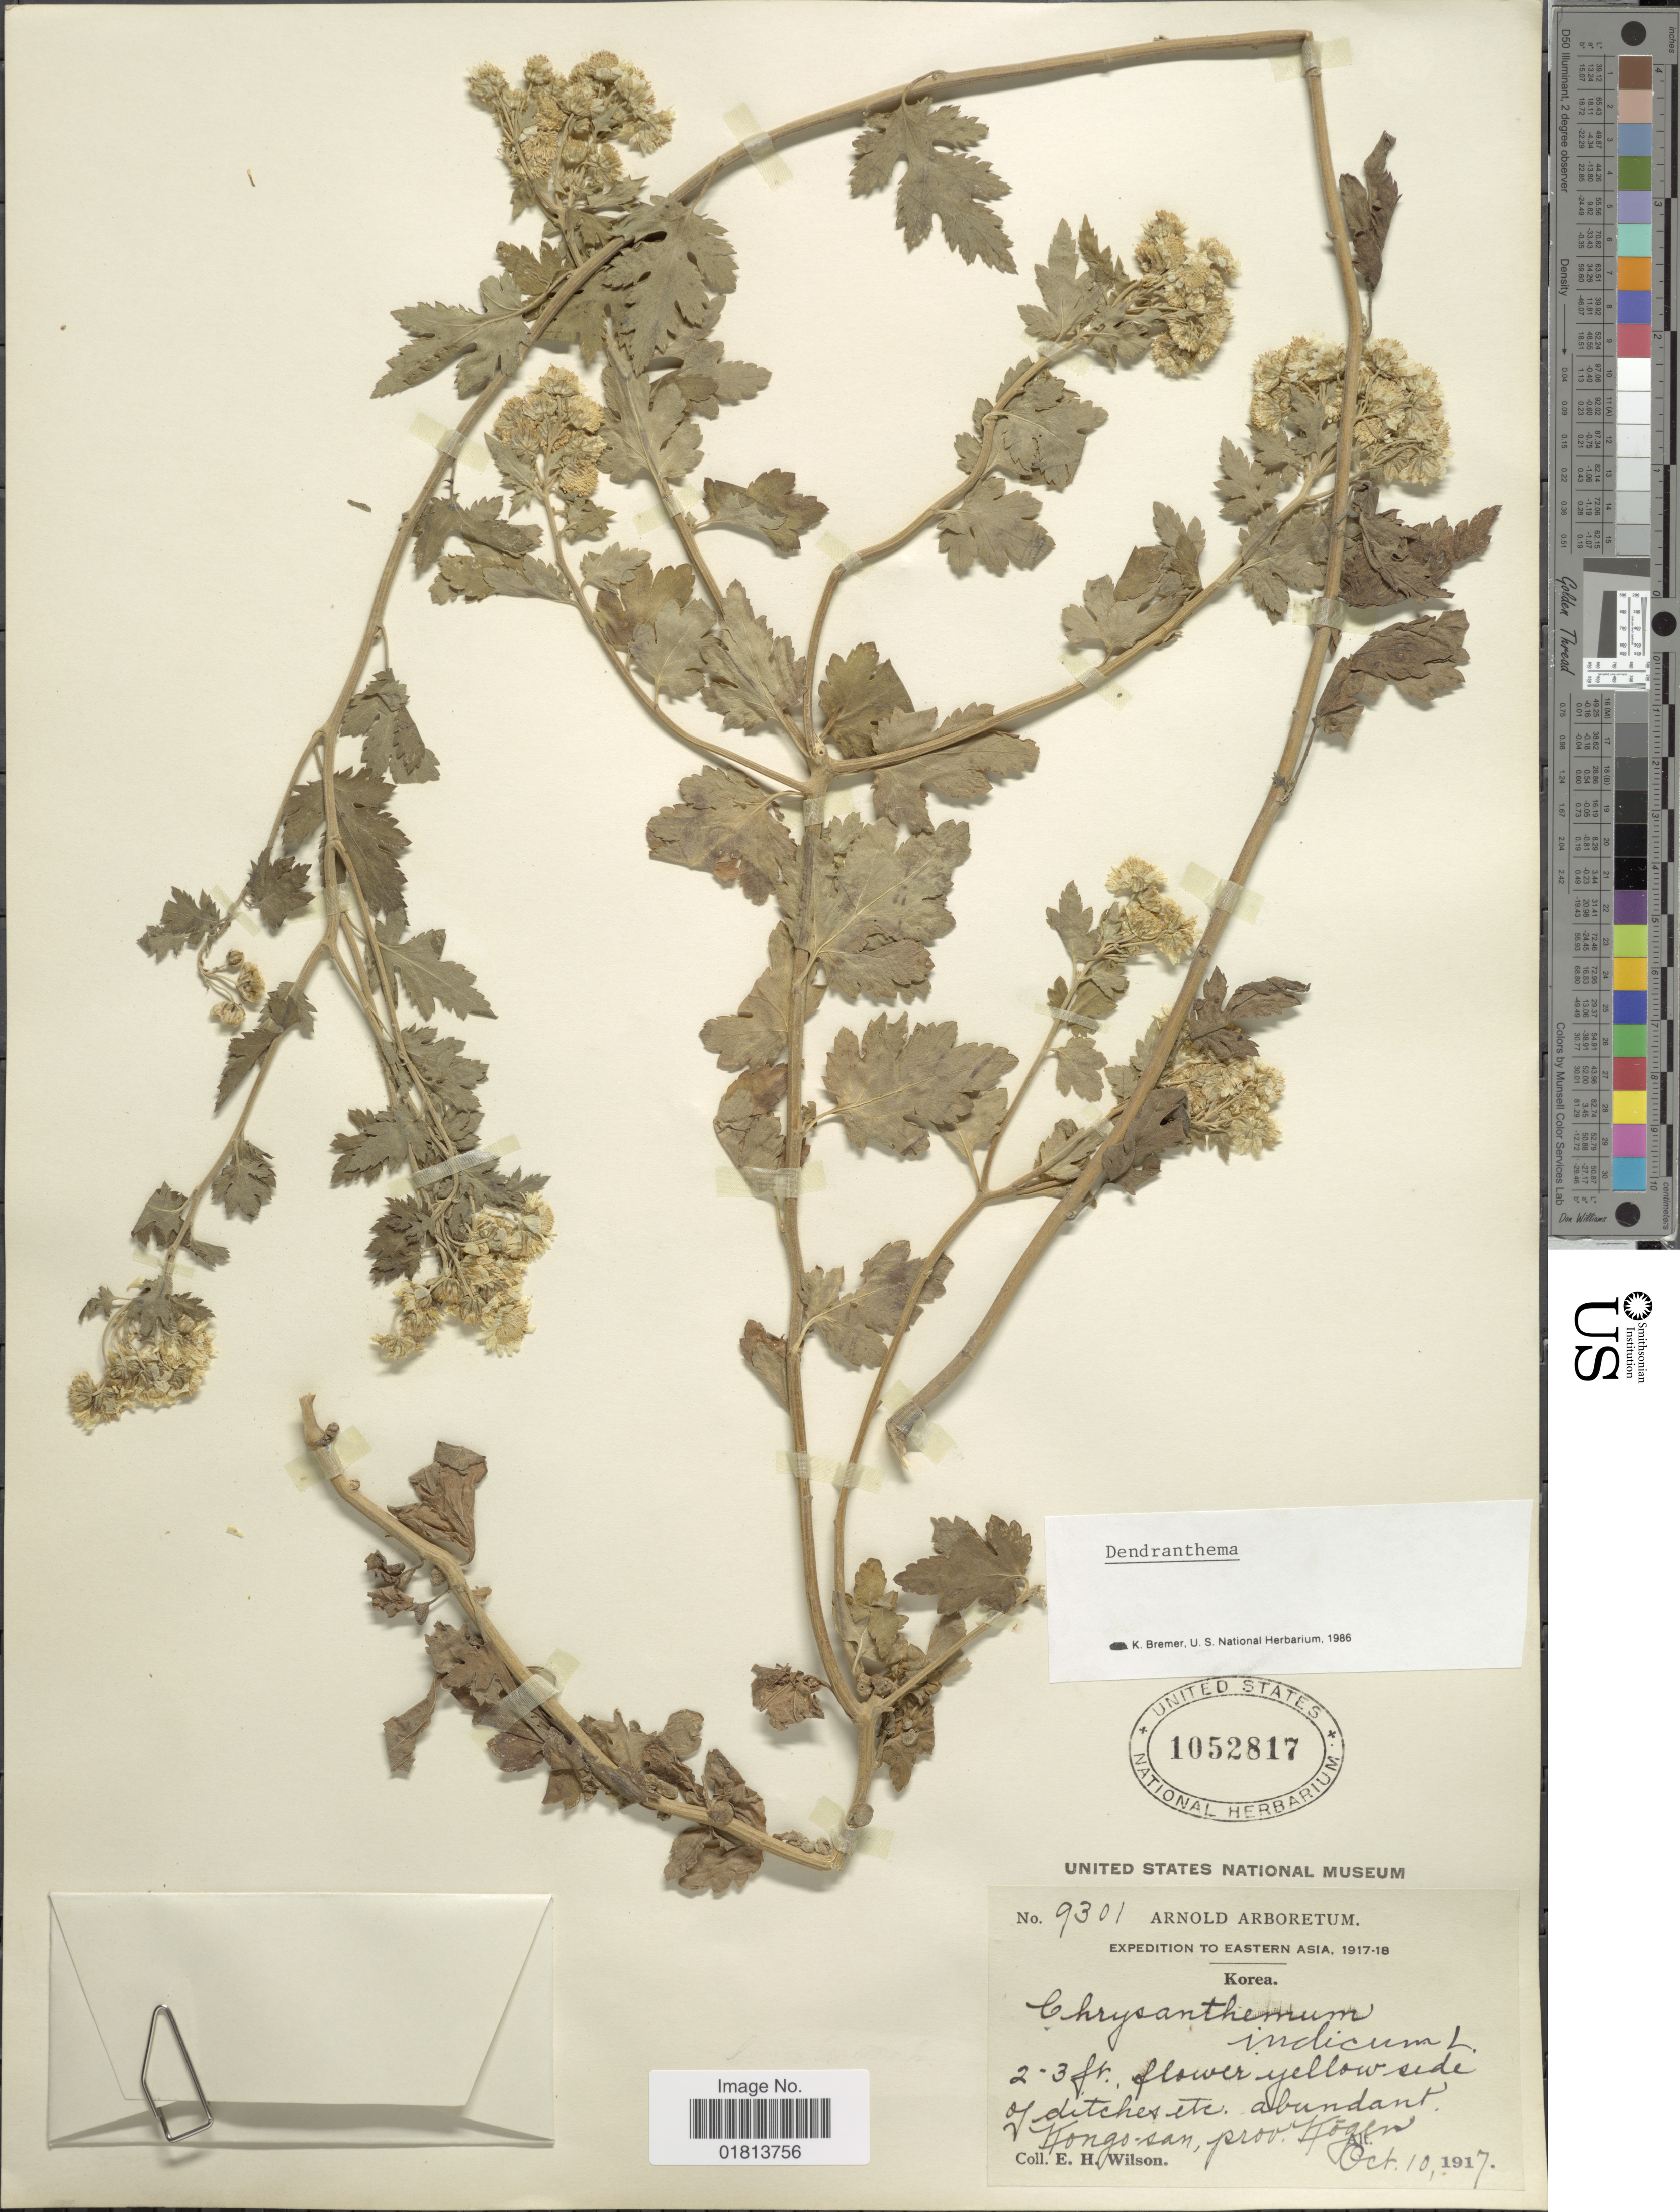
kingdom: Plantae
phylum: Tracheophyta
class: Magnoliopsida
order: Asterales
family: Asteraceae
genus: Dendranthema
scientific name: Dendranthema indicum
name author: (L.) Des Moul.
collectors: E. Wilson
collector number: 9301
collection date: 1917-10-10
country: North Korea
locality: Eastern Asia, Korea, Kongo-san, prov. Kogen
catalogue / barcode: US 1052817